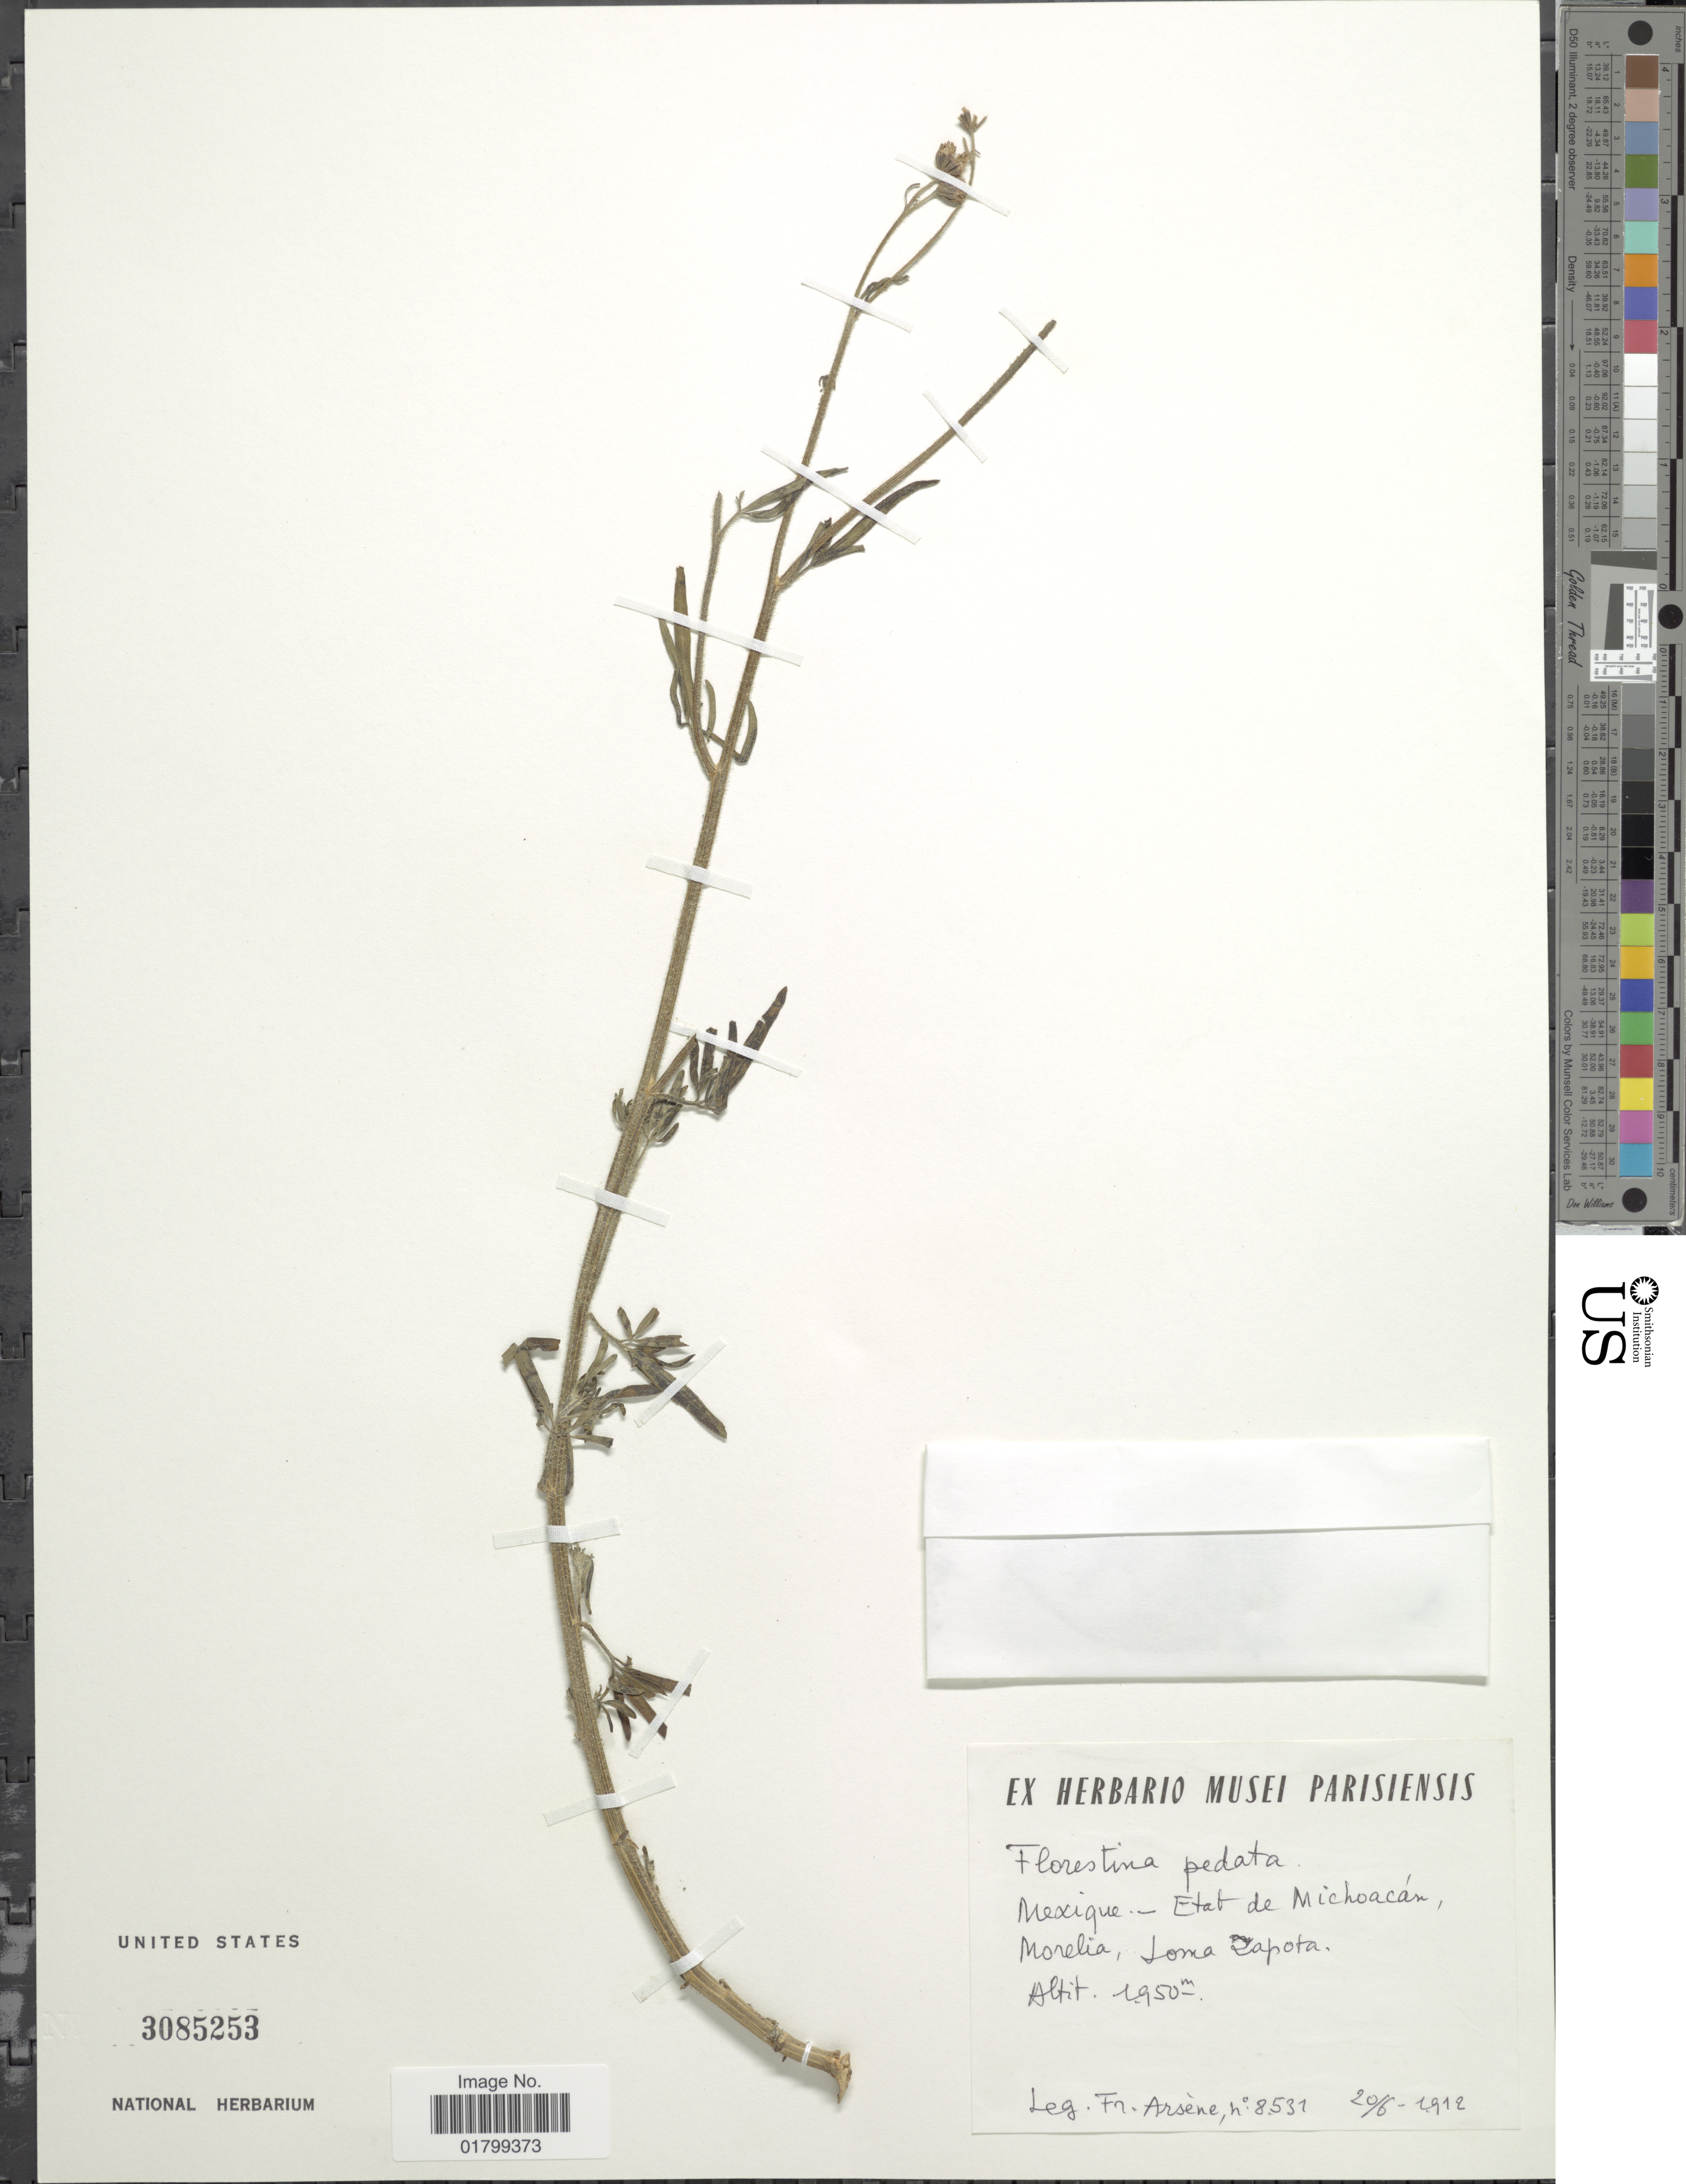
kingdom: Plantae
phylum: Tracheophyta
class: Magnoliopsida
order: Asterales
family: Asteraceae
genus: Florestina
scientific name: Florestina pedata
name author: (Cav.) Cass.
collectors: Bro. G. Arsène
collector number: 8531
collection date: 1912-06-20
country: Mexico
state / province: Michoacán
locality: Morelia, Loma Zapota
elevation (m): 1950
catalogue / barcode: US 3085253